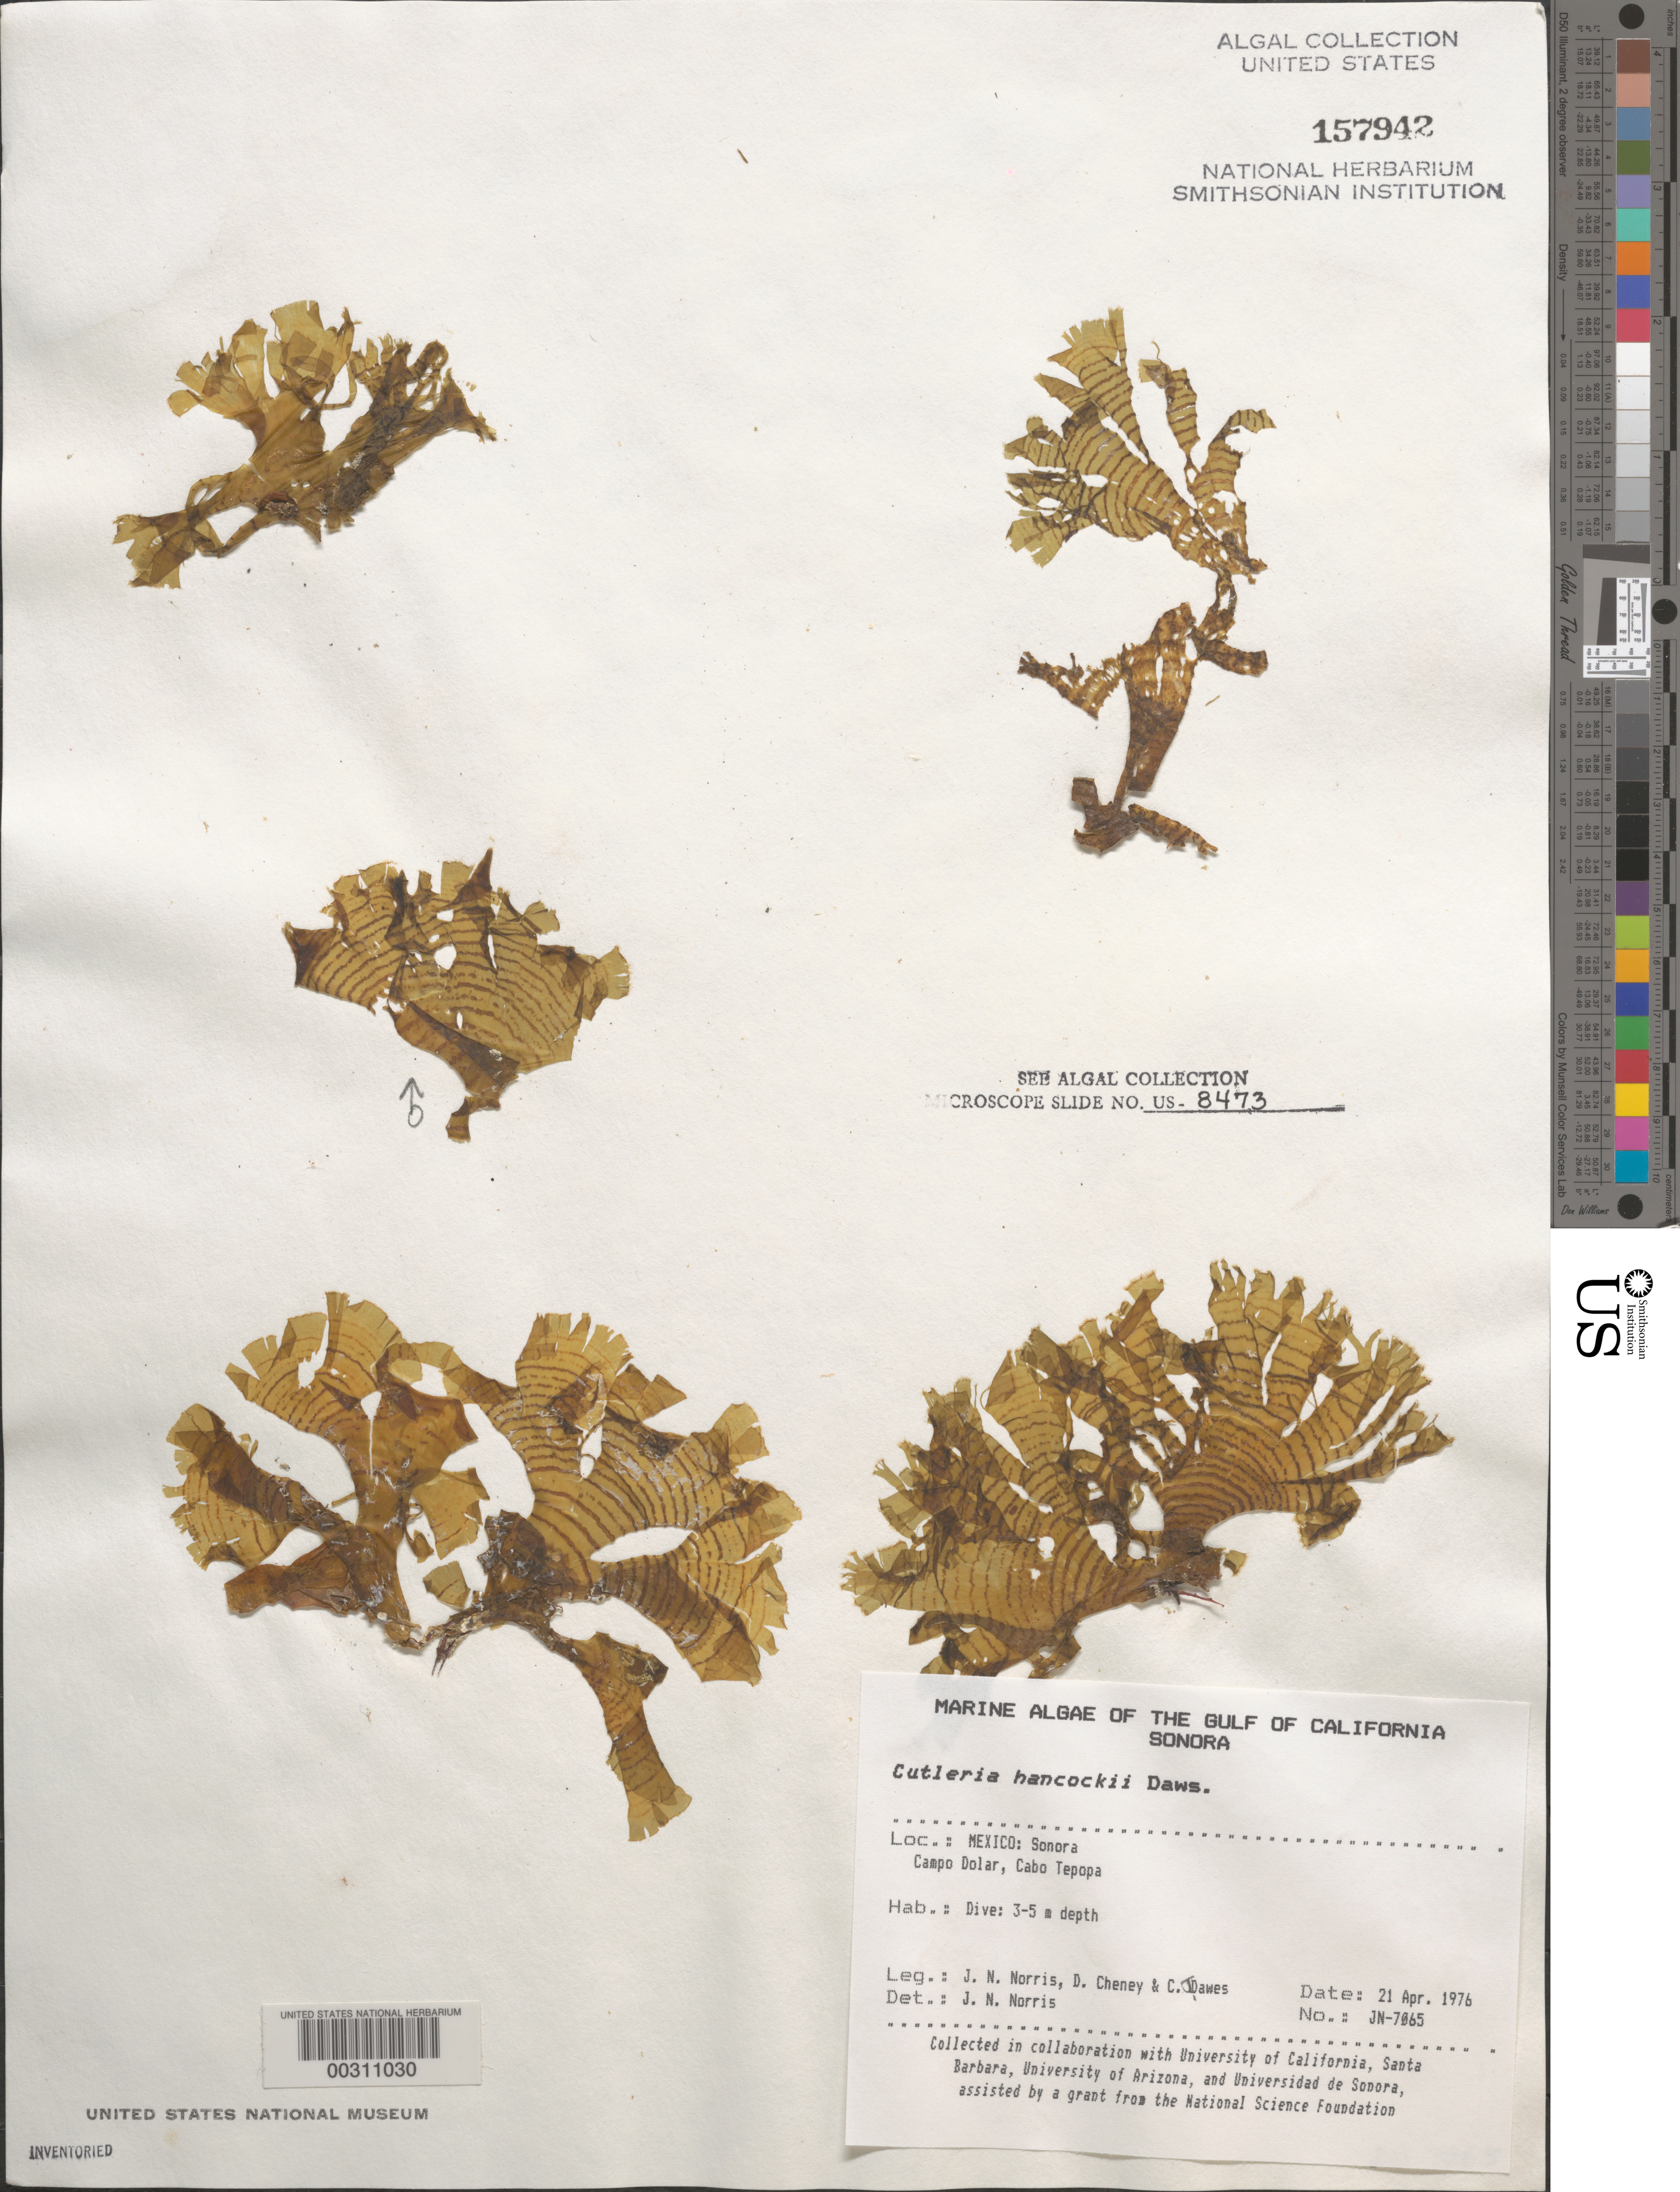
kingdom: Chromista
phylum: Ochrophyta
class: Phaeophyceae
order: Cutleriales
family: Cutleriaceae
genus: Cutleria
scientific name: Cutleria hancockii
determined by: Norris, James N.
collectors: J. N. Norris, D. Cheney & C. Dawes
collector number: JN-7065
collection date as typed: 21 Apr 1976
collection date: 1976-04-21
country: Mexico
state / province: Sonora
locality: Cabo Dolar, Cabo Tepopa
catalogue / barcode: US 157942